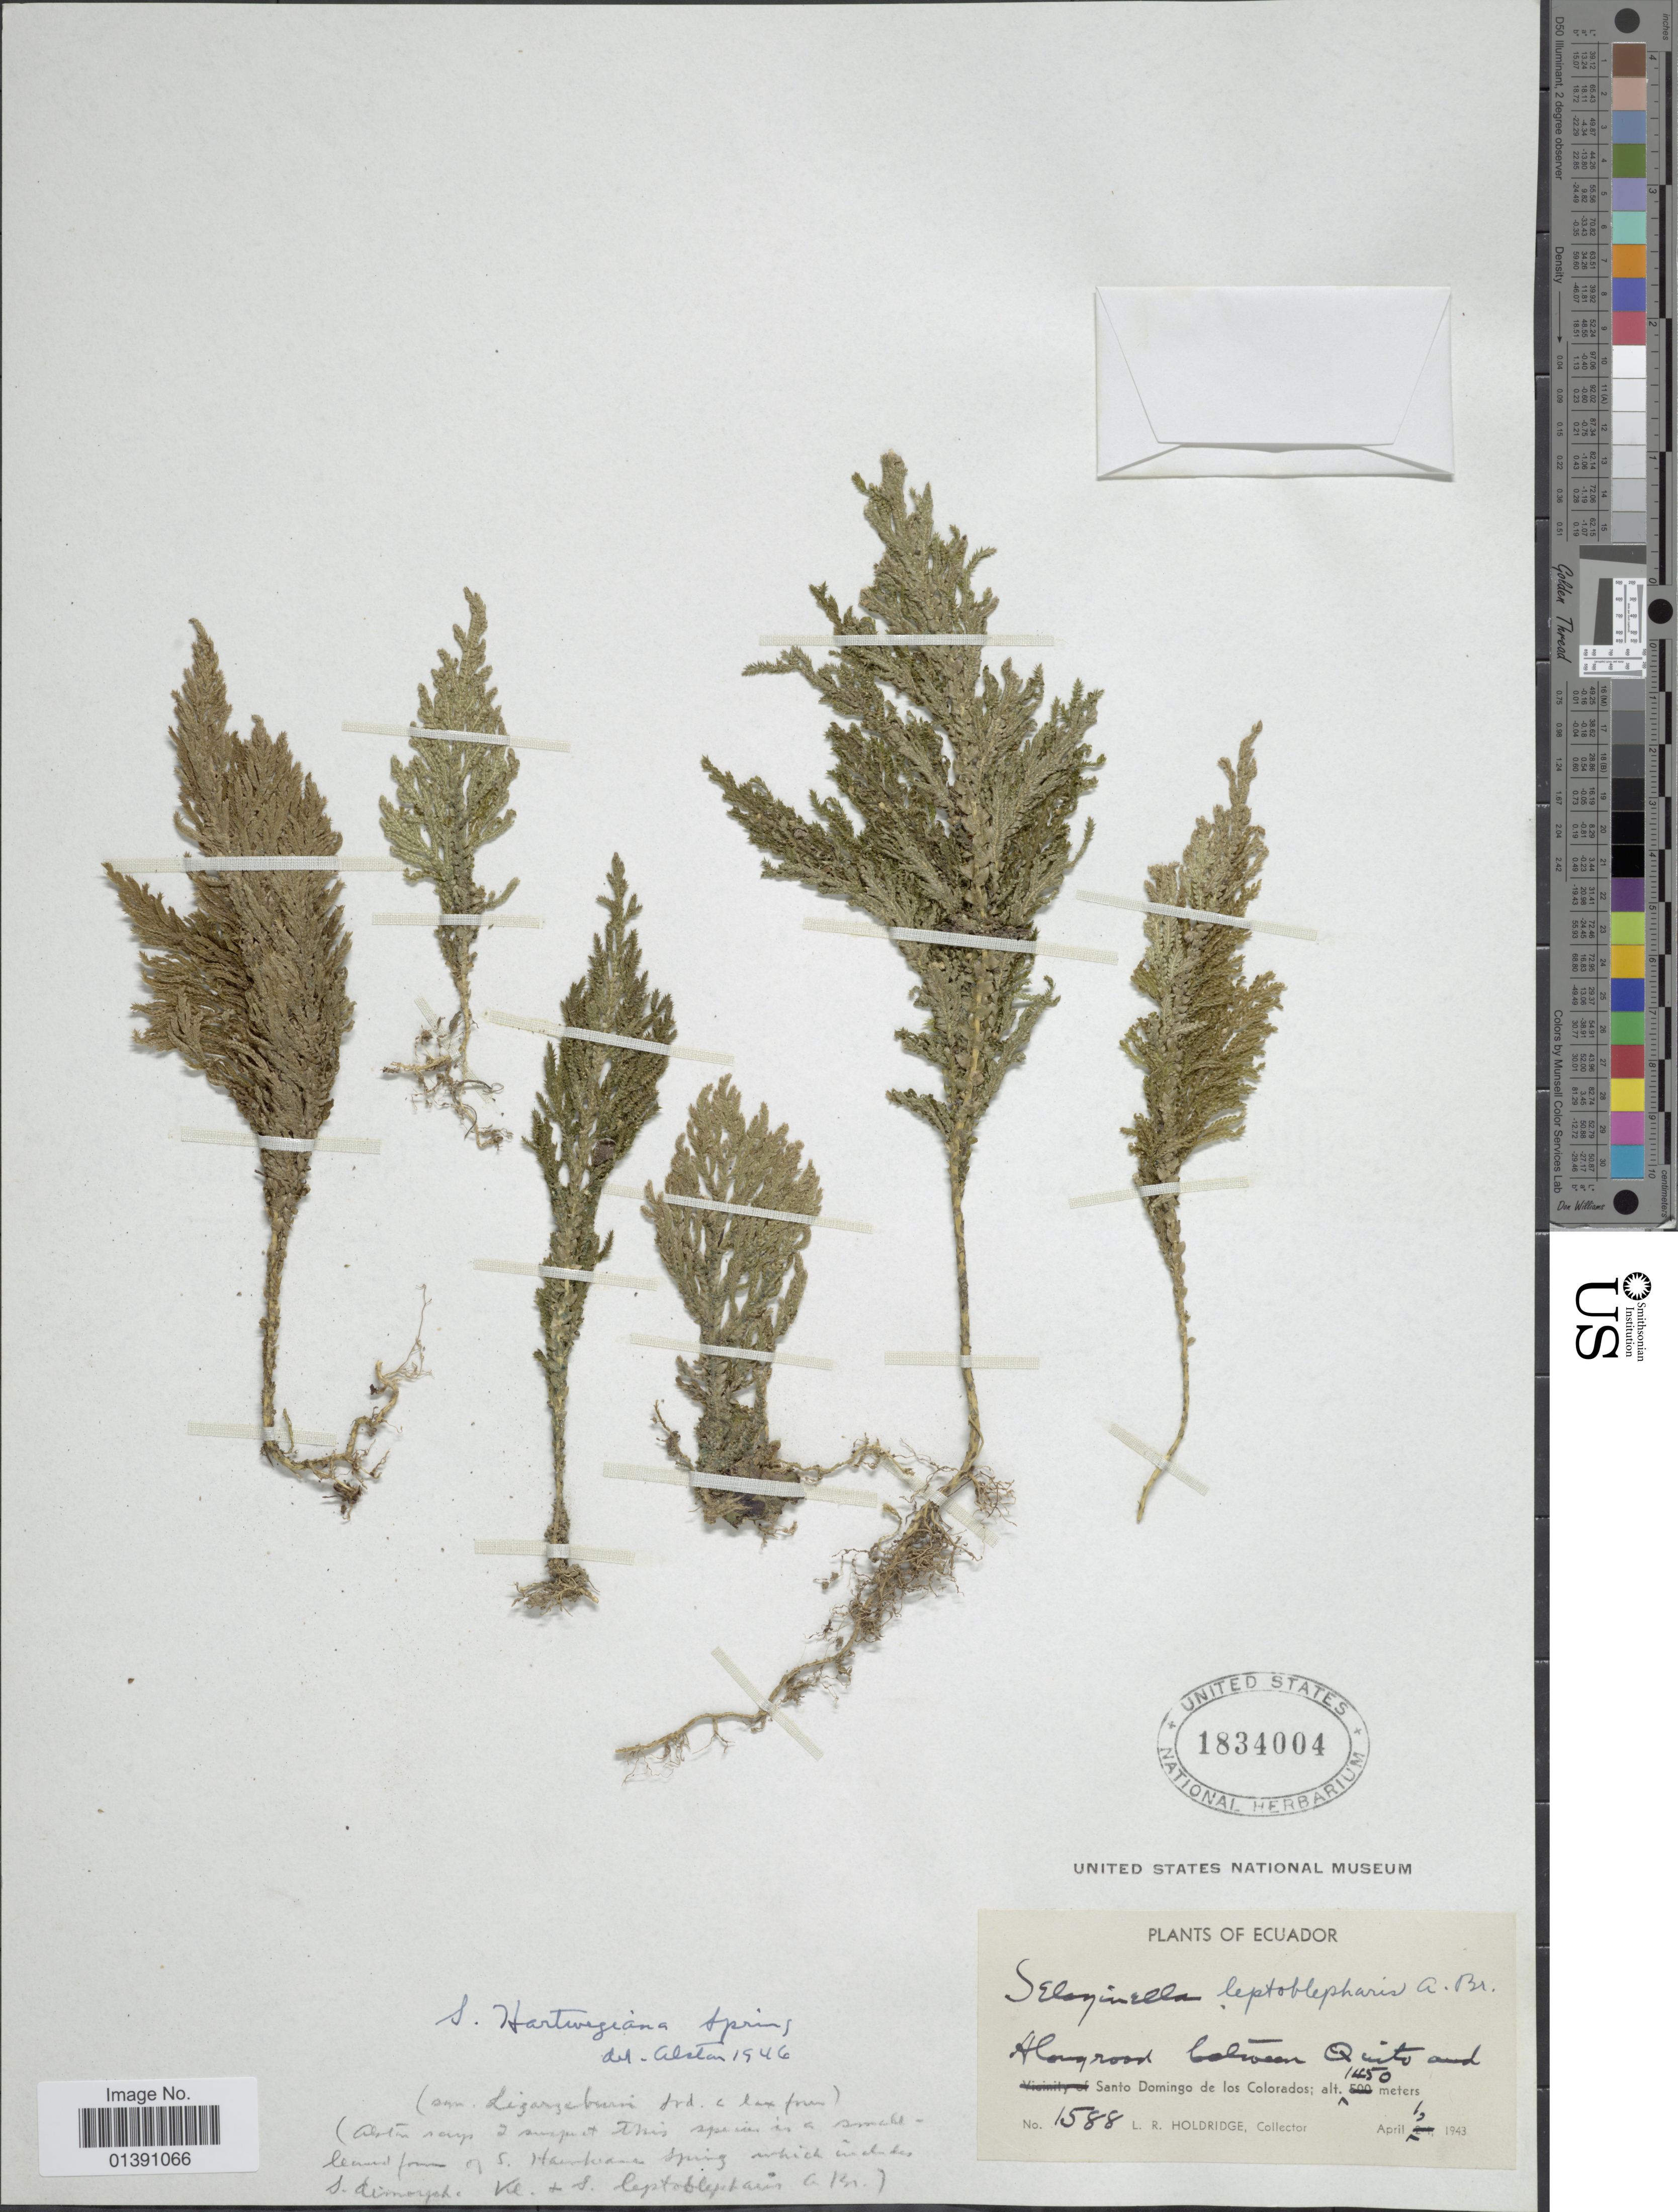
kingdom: Plantae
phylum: Tracheophyta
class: Lycopodiopsida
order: Selaginellales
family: Selaginellaceae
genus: Selaginella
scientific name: Selaginella hartwegiana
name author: Spring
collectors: L. Holdridge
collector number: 1588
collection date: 1943-04-01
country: Ecuador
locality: Along road between Quito and Santo Domingo de los Colorados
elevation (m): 1450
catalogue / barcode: US 1834004